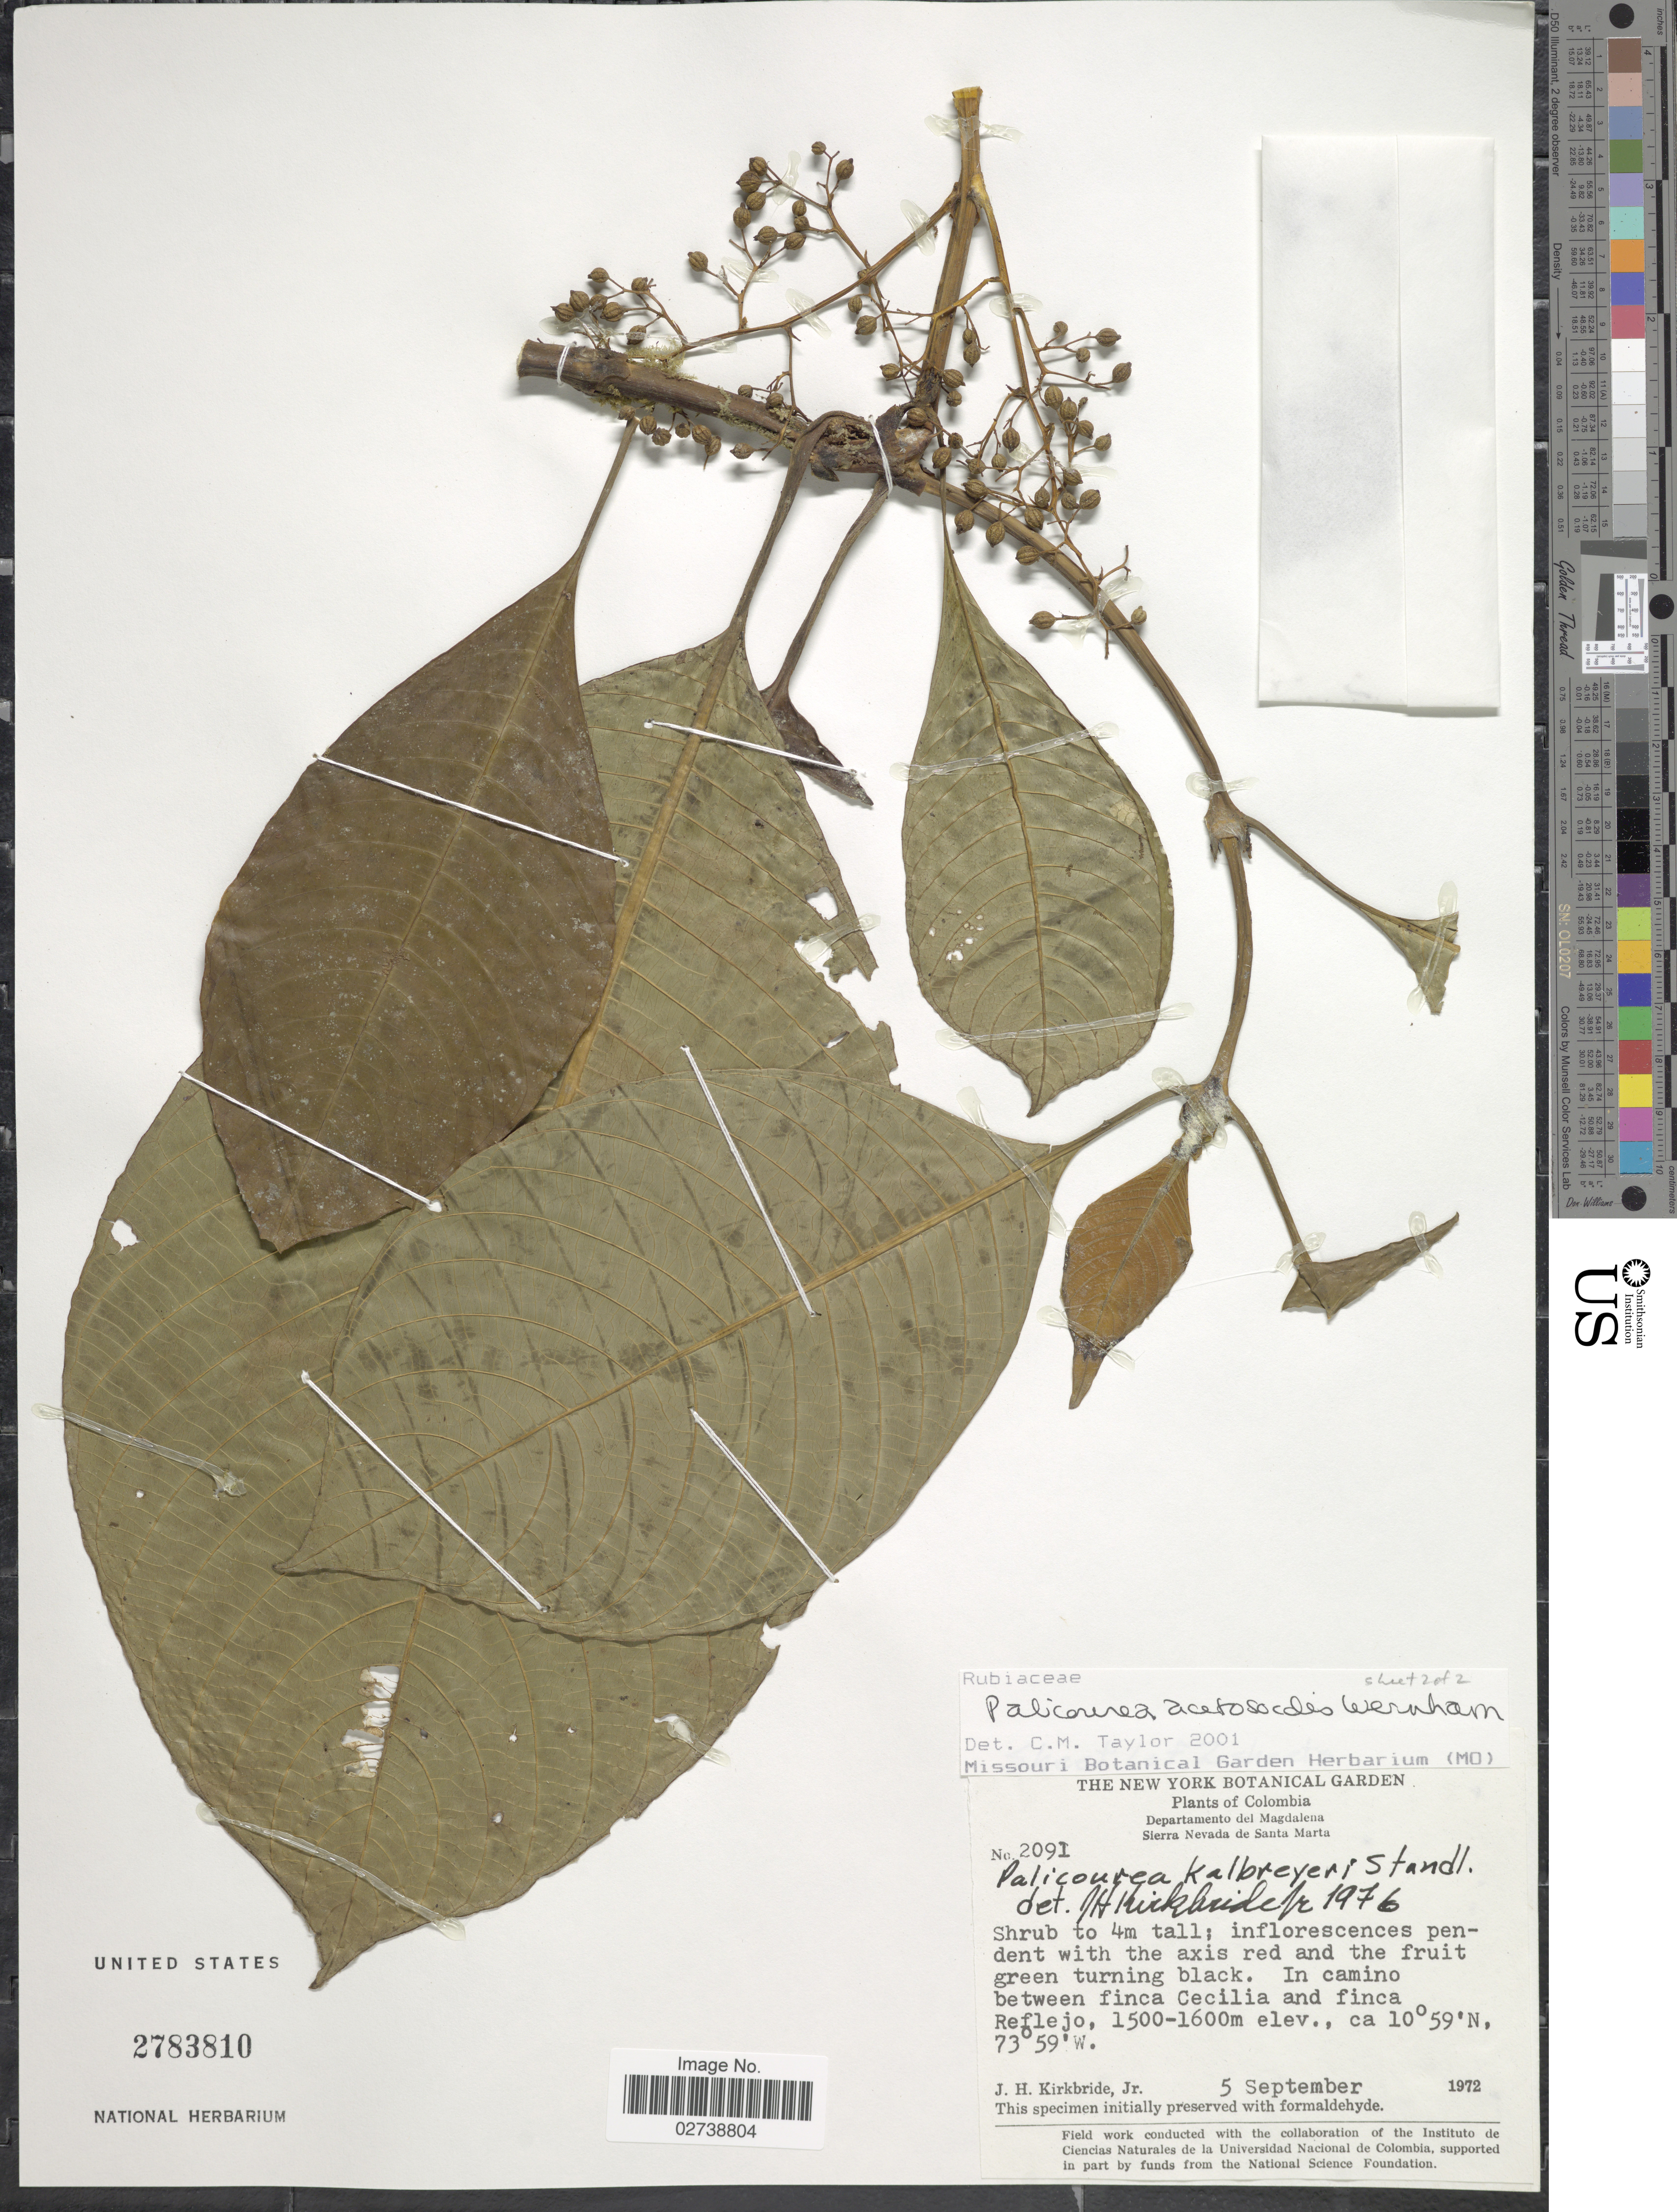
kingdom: Plantae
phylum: Tracheophyta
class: Magnoliopsida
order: Gentianales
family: Rubiaceae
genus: Palicourea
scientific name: Palicourea acetosoides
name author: Wernham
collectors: J. H. Kirkbride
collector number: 2091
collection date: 1972-09-05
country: Colombia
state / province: Magdalena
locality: Departamento del Magdalena, Sierra Nevada de Santa Marta. In camino between finca Cecilia and finca Reflejo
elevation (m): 1500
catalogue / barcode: US 2783810